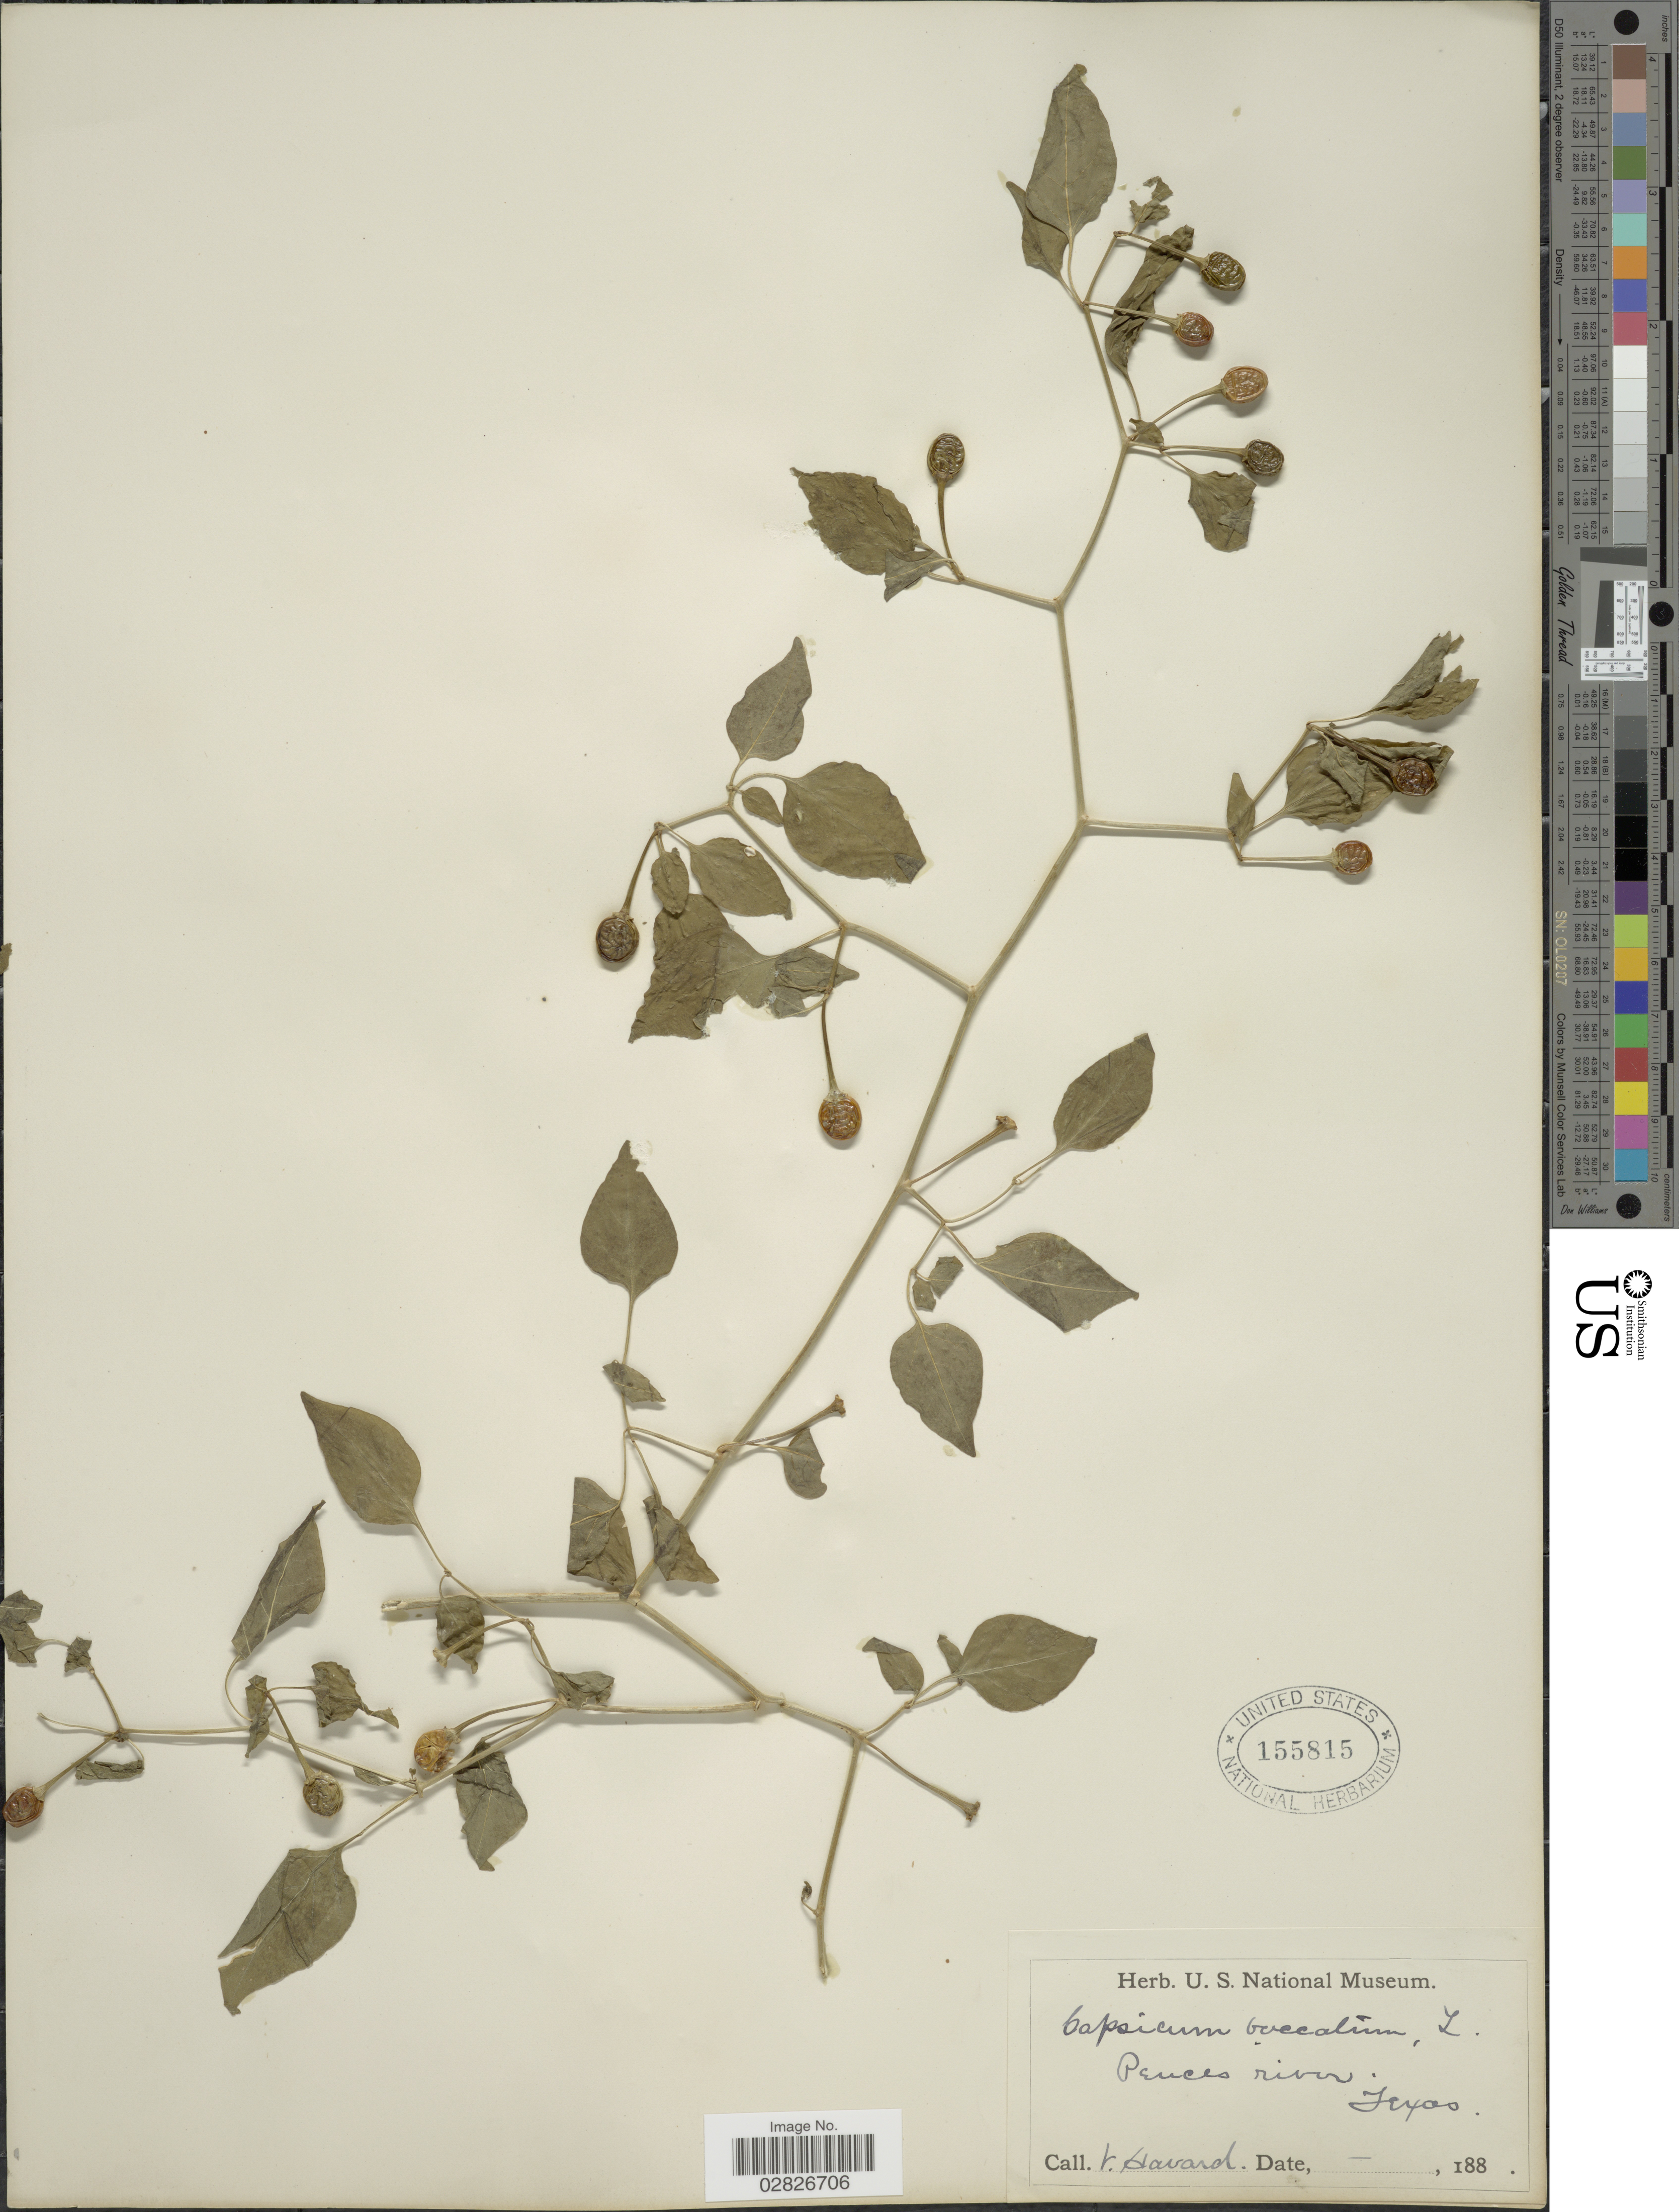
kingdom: Plantae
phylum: Tracheophyta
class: Magnoliopsida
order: Solanales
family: Solanaceae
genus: Capsicum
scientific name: Capsicum baccatum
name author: L.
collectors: V. Havard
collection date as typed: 188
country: United States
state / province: Texas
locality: Pences river.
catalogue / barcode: US 155815